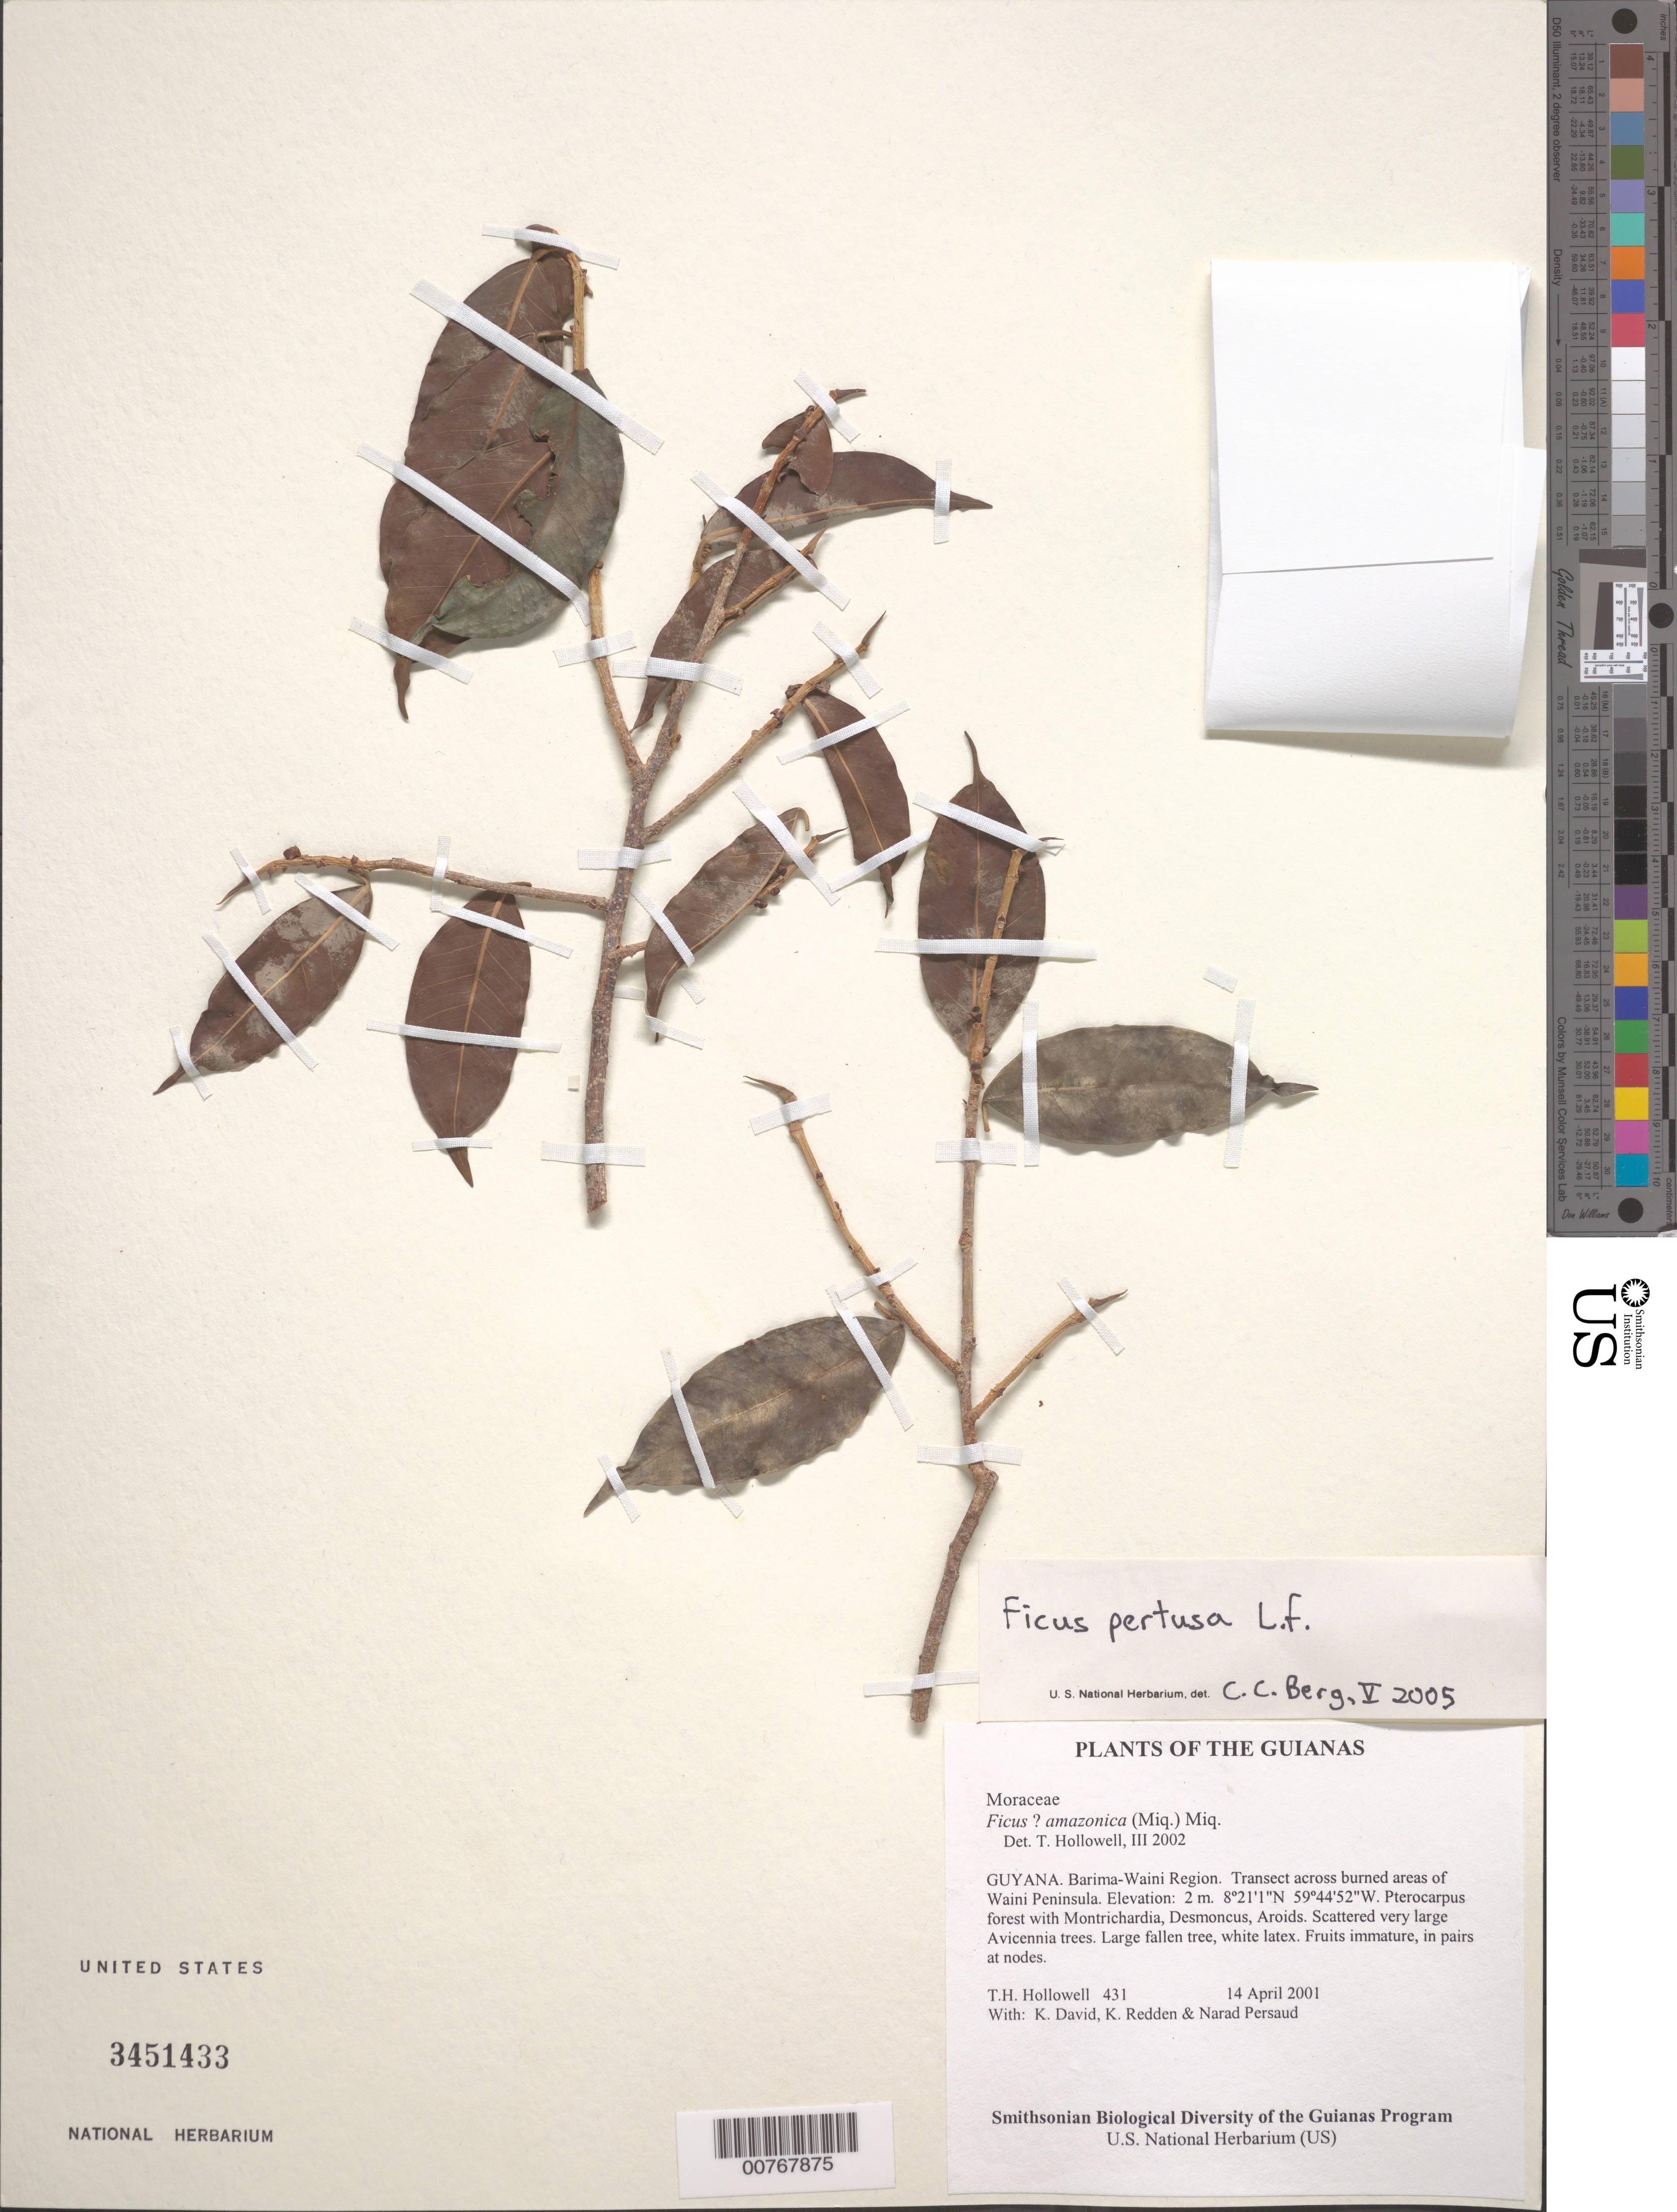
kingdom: Plantae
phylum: Tracheophyta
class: Magnoliopsida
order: Rosales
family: Moraceae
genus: Ficus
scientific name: Ficus pertusa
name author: L. f.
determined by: Berg, C. C.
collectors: T. Hollowell, K. David, K. M. Redden & N. Persaud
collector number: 431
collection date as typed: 14 April 2001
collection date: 2001-04-14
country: Guyana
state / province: Barima-Waini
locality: Transect across burned areas of Waini Peninsula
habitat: Pterocarpus forest with Montrichardia, Desmoncus, Aroids. Scattered very large Avicennia trees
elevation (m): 2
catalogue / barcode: US 3451433